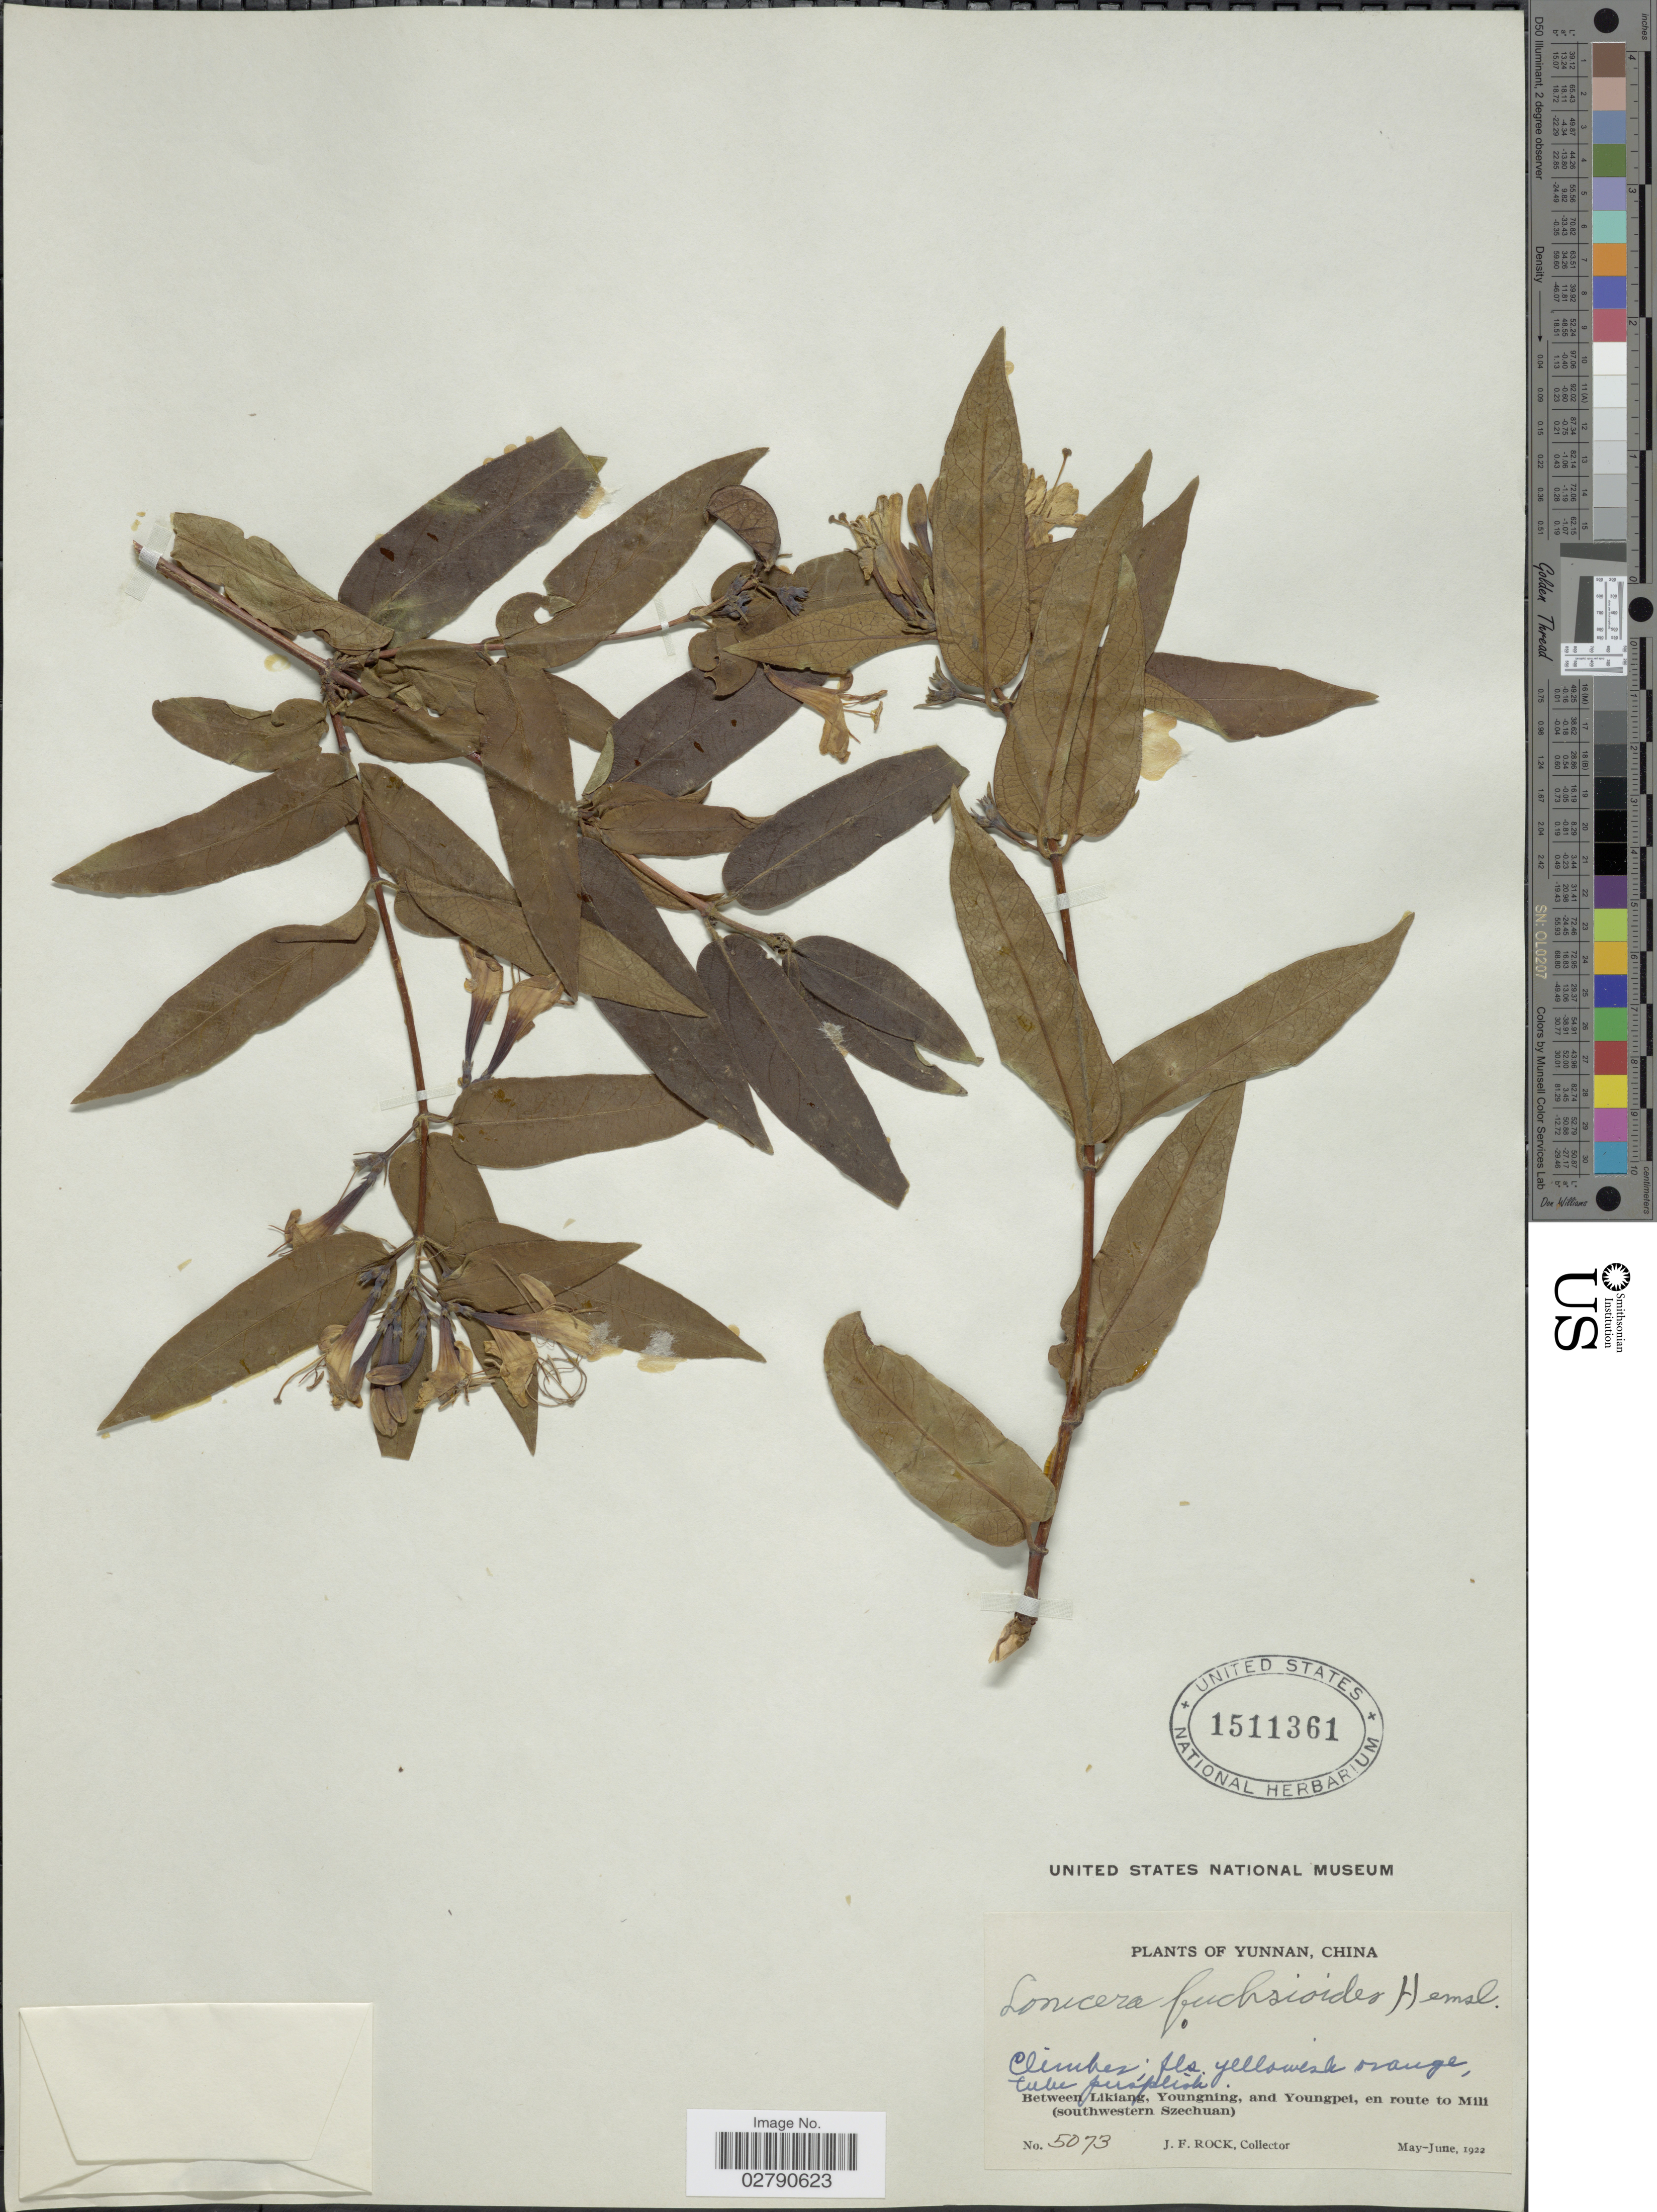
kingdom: Plantae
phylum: Tracheophyta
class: Magnoliopsida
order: Dipsacales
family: Caprifoliaceae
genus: Lonicera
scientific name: Lonicera fuchsioides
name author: Hemsl.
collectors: J. Rock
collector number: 5073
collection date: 1922-05/1922-06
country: China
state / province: Yunnan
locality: Between Likiang, Youngning, and Youngpei, en route to Mili (southwestern Szechuan).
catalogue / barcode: US 1511361